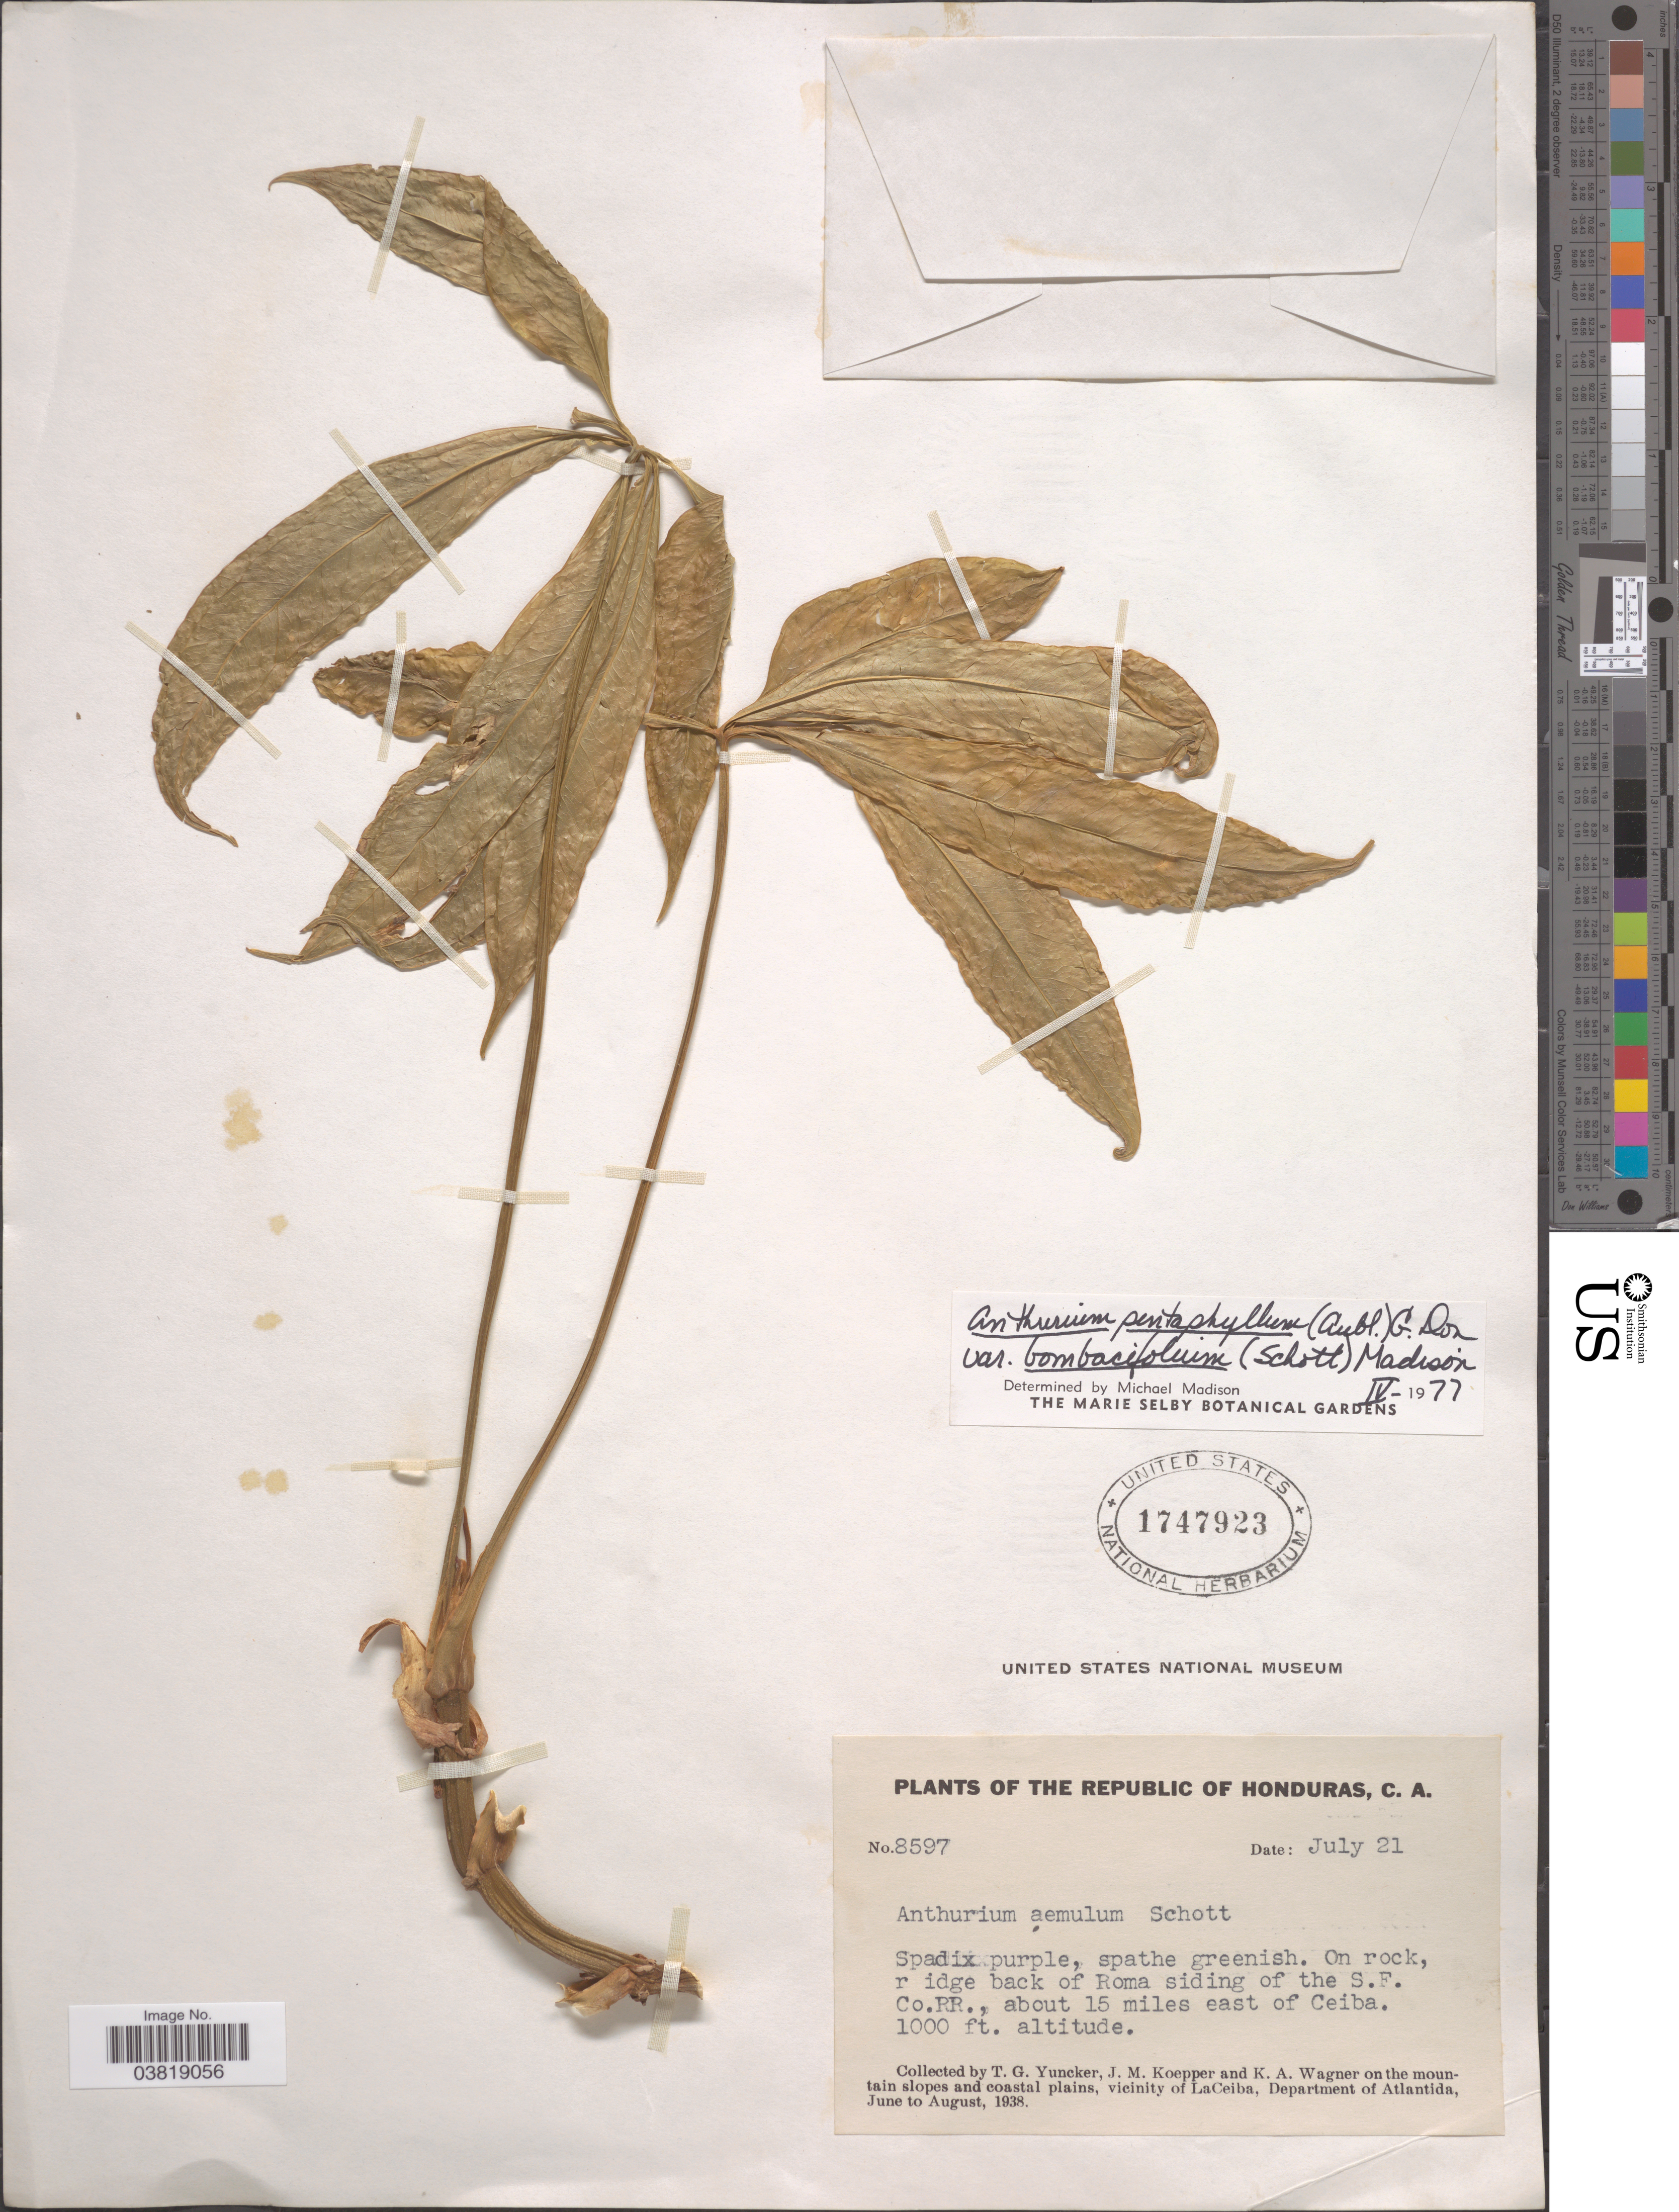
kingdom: Plantae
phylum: Tracheophyta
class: Liliopsida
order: Alismatales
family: Araceae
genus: Anthurium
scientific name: Anthurium pentaphyllum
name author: (Aubl.) G. Don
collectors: T. G. Yuncker, J. M. Koepper & K. A. Wagner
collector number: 8597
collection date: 1938-07-21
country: Honduras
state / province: Atlantida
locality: On rock, ridge back of Roma siding of the S. F. Co.RR., about 15 miles east of Ceiba. On mountain slopes and coastal plains, vicinity of LaCeiba, Department of Atlantida.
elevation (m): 305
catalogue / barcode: US 1747923